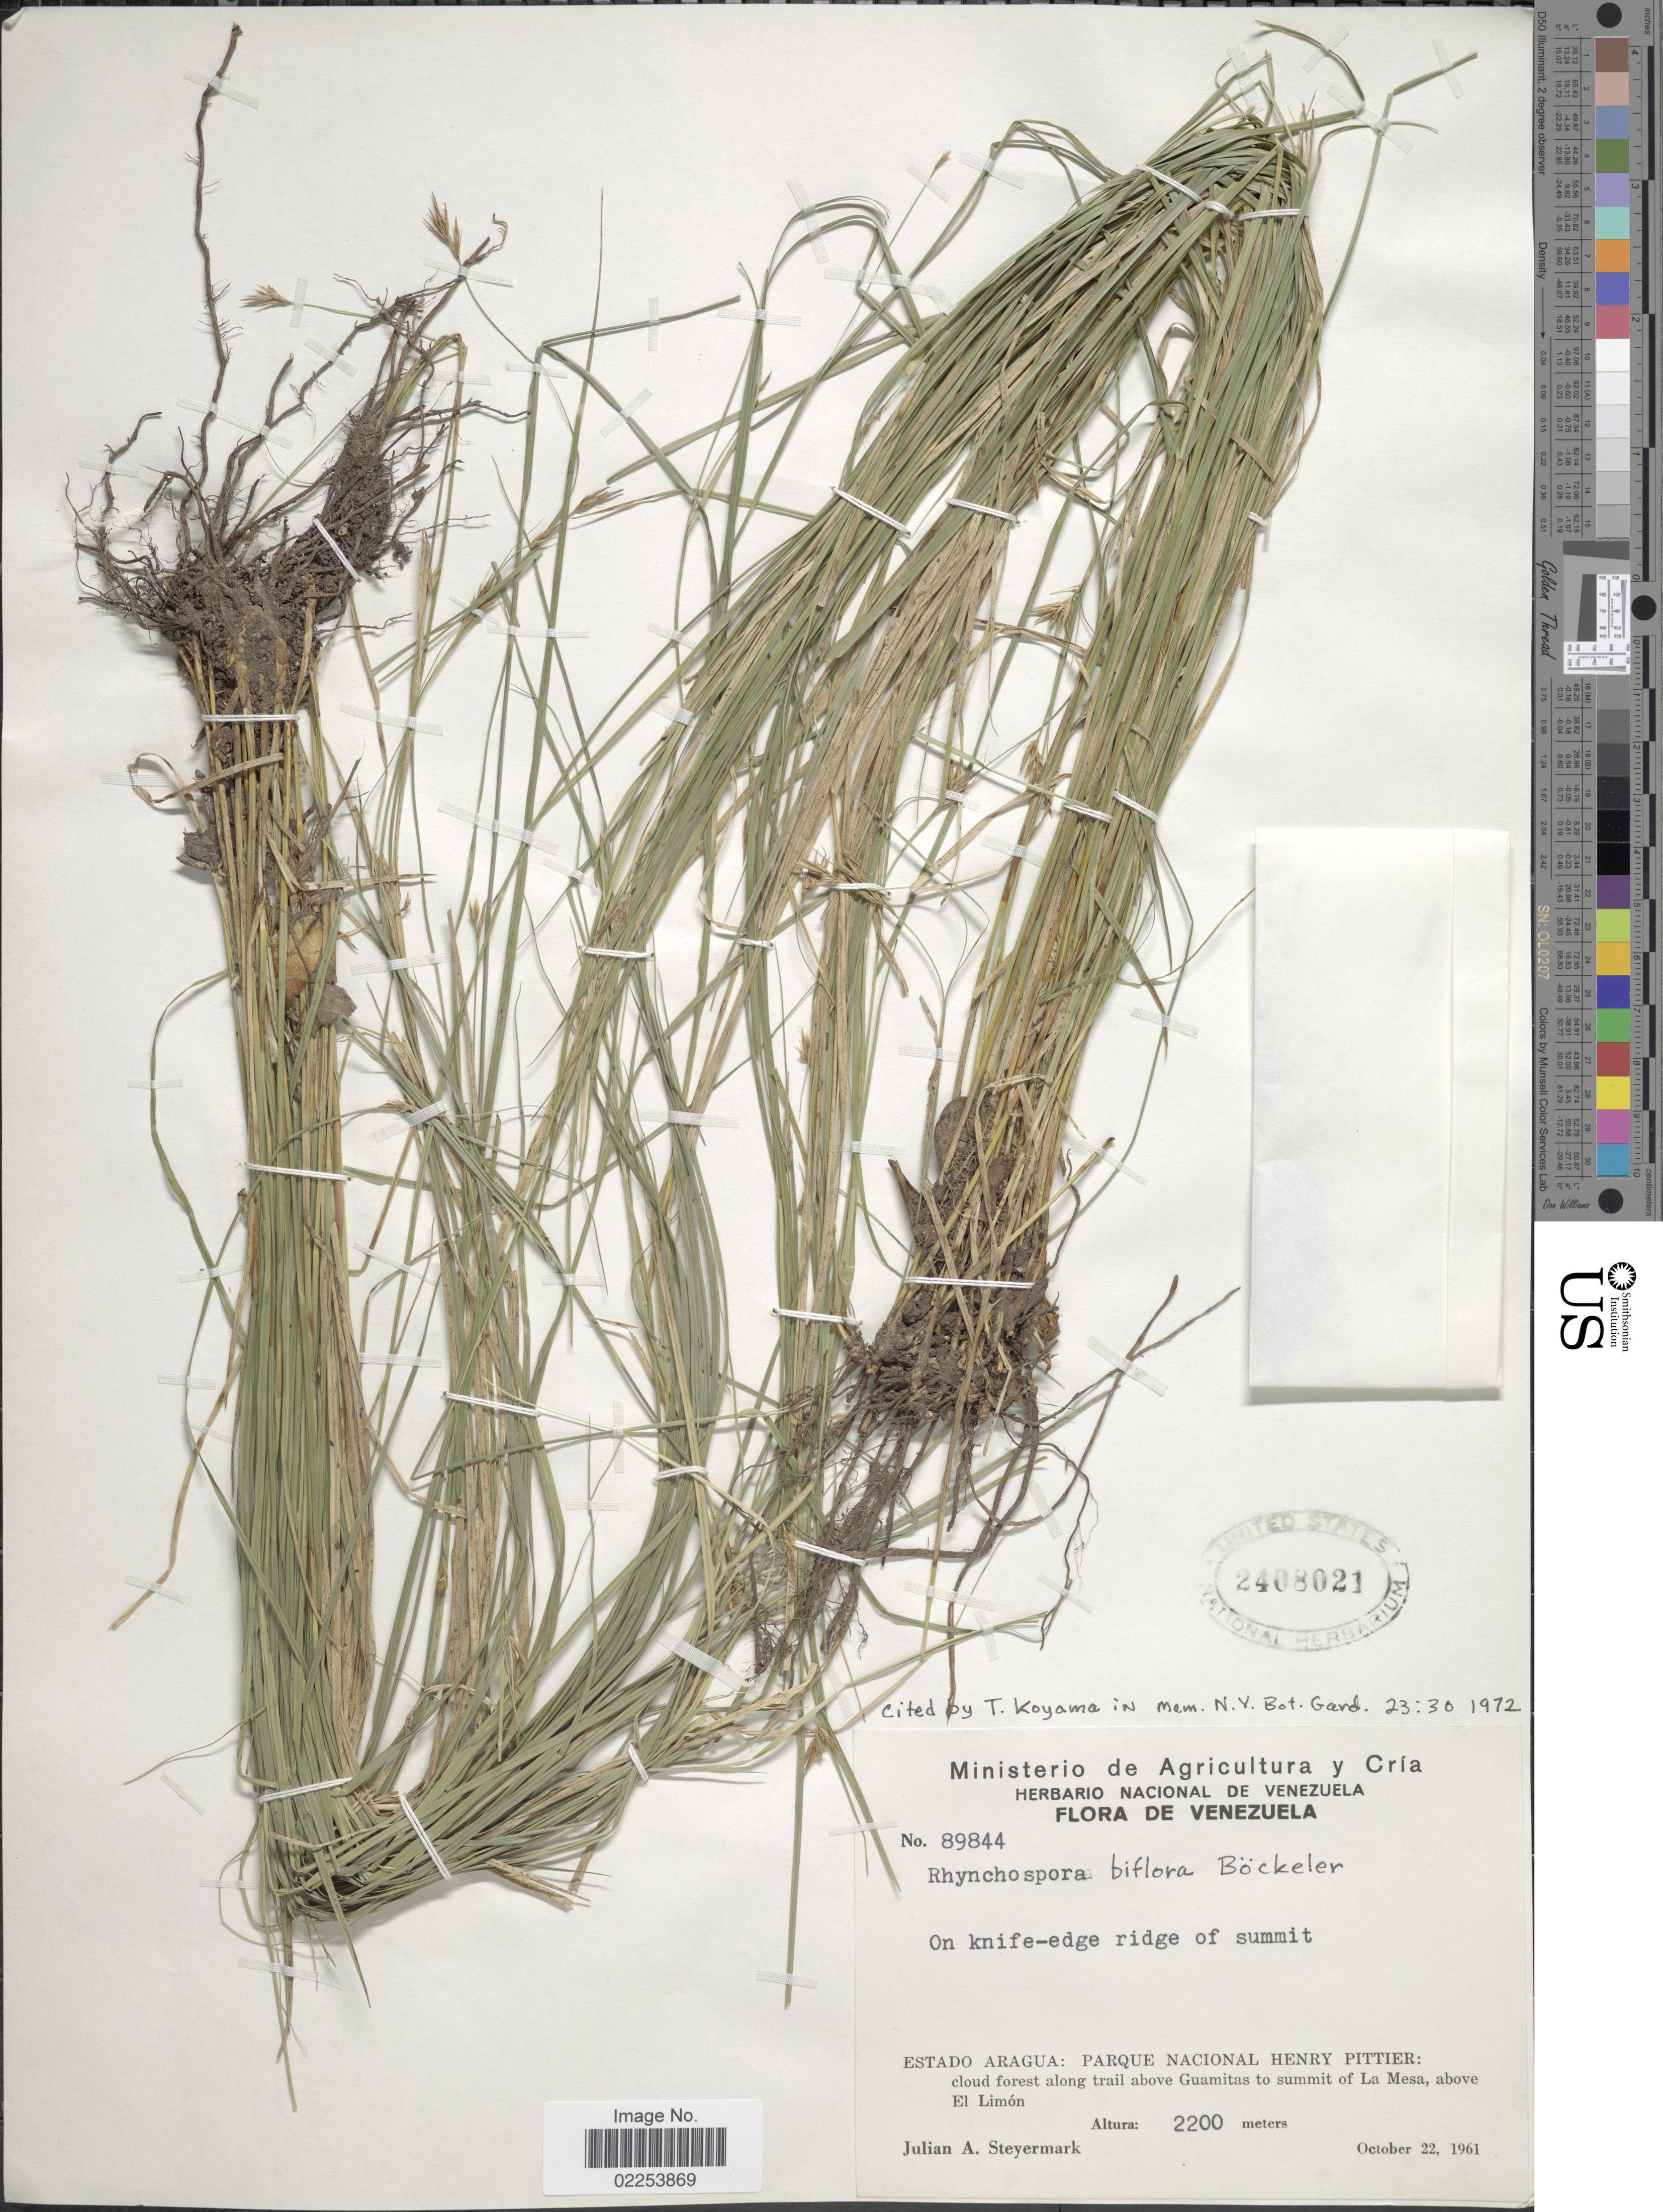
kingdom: Plantae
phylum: Tracheophyta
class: Liliopsida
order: Poales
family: Cyperaceae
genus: Rhynchospora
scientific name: Rhynchospora biflora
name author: Boeckeler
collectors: J. Steyermark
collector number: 89844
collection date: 1961-10-22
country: Venezuela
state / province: Aragua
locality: Parque Nacional Henry Pittier, along trail above Guamitas to summit of La Mesa, above El Limon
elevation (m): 2200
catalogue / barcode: US 2408021